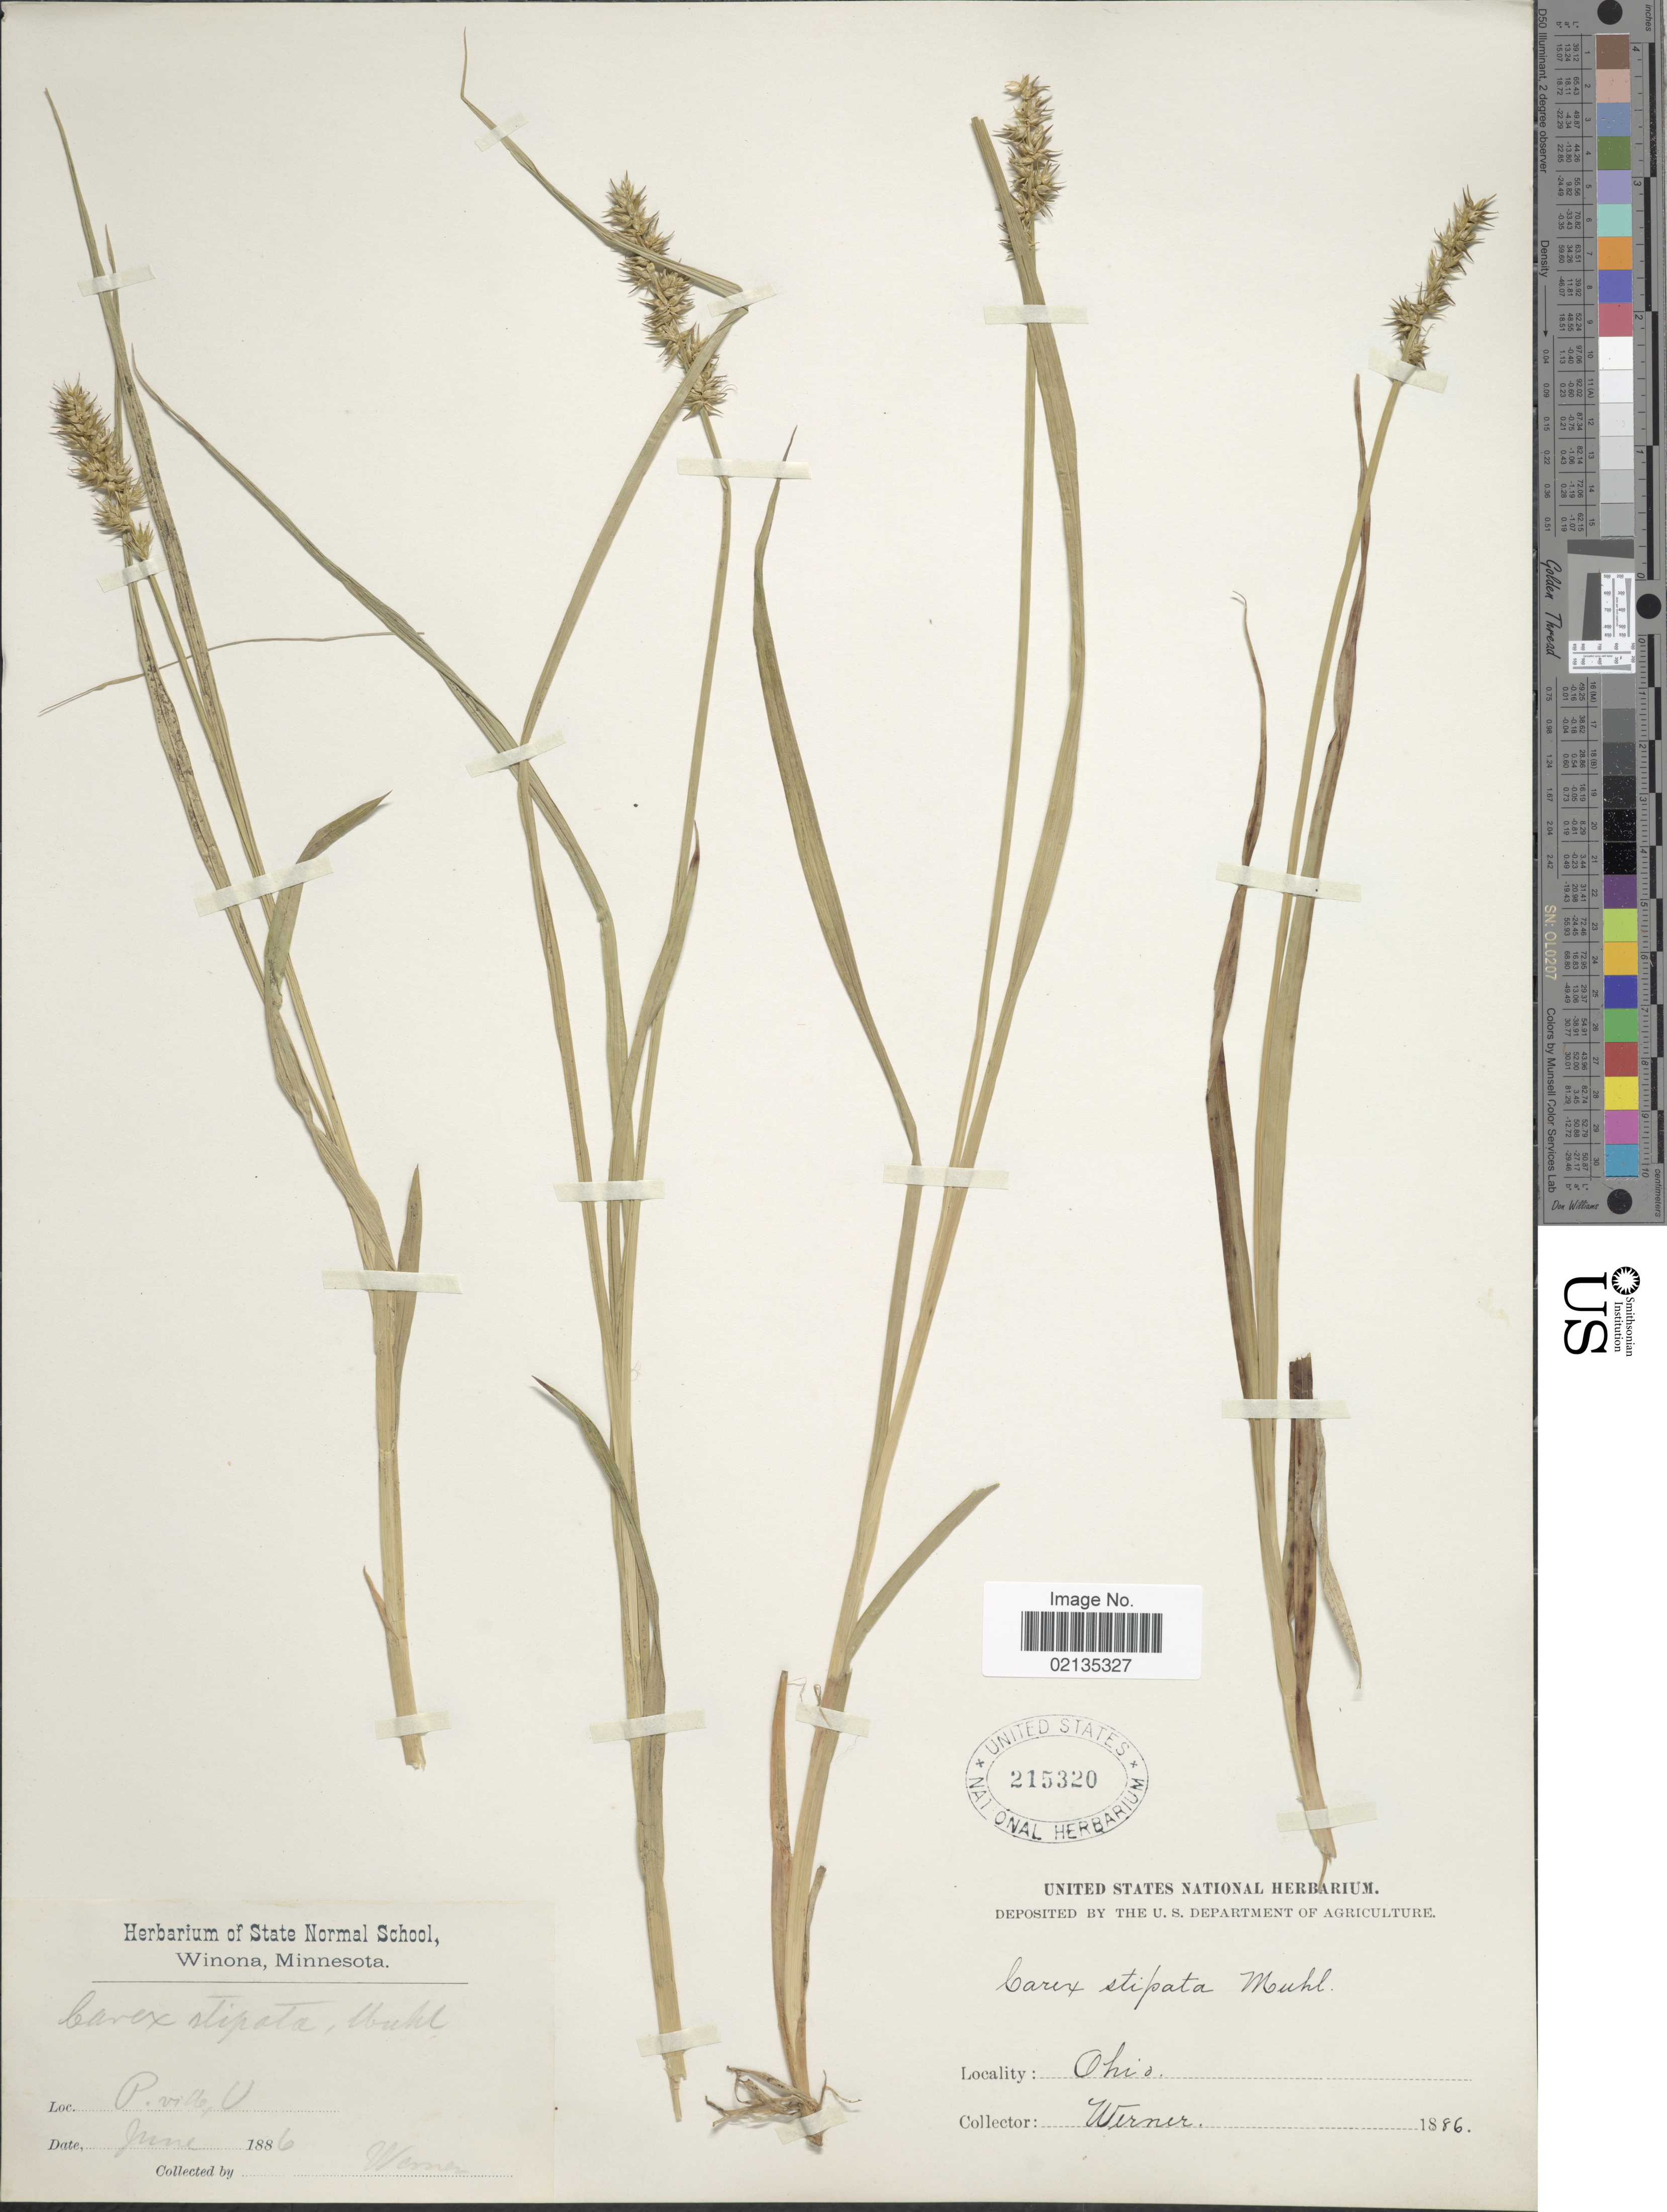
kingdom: Plantae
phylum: Tracheophyta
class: Liliopsida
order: Poales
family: Cyperaceae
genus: Carex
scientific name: Carex stipata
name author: Muhl. ex Willd.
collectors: -. Werner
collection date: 1886-06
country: United States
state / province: Ohio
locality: P-ville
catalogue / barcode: US 215320